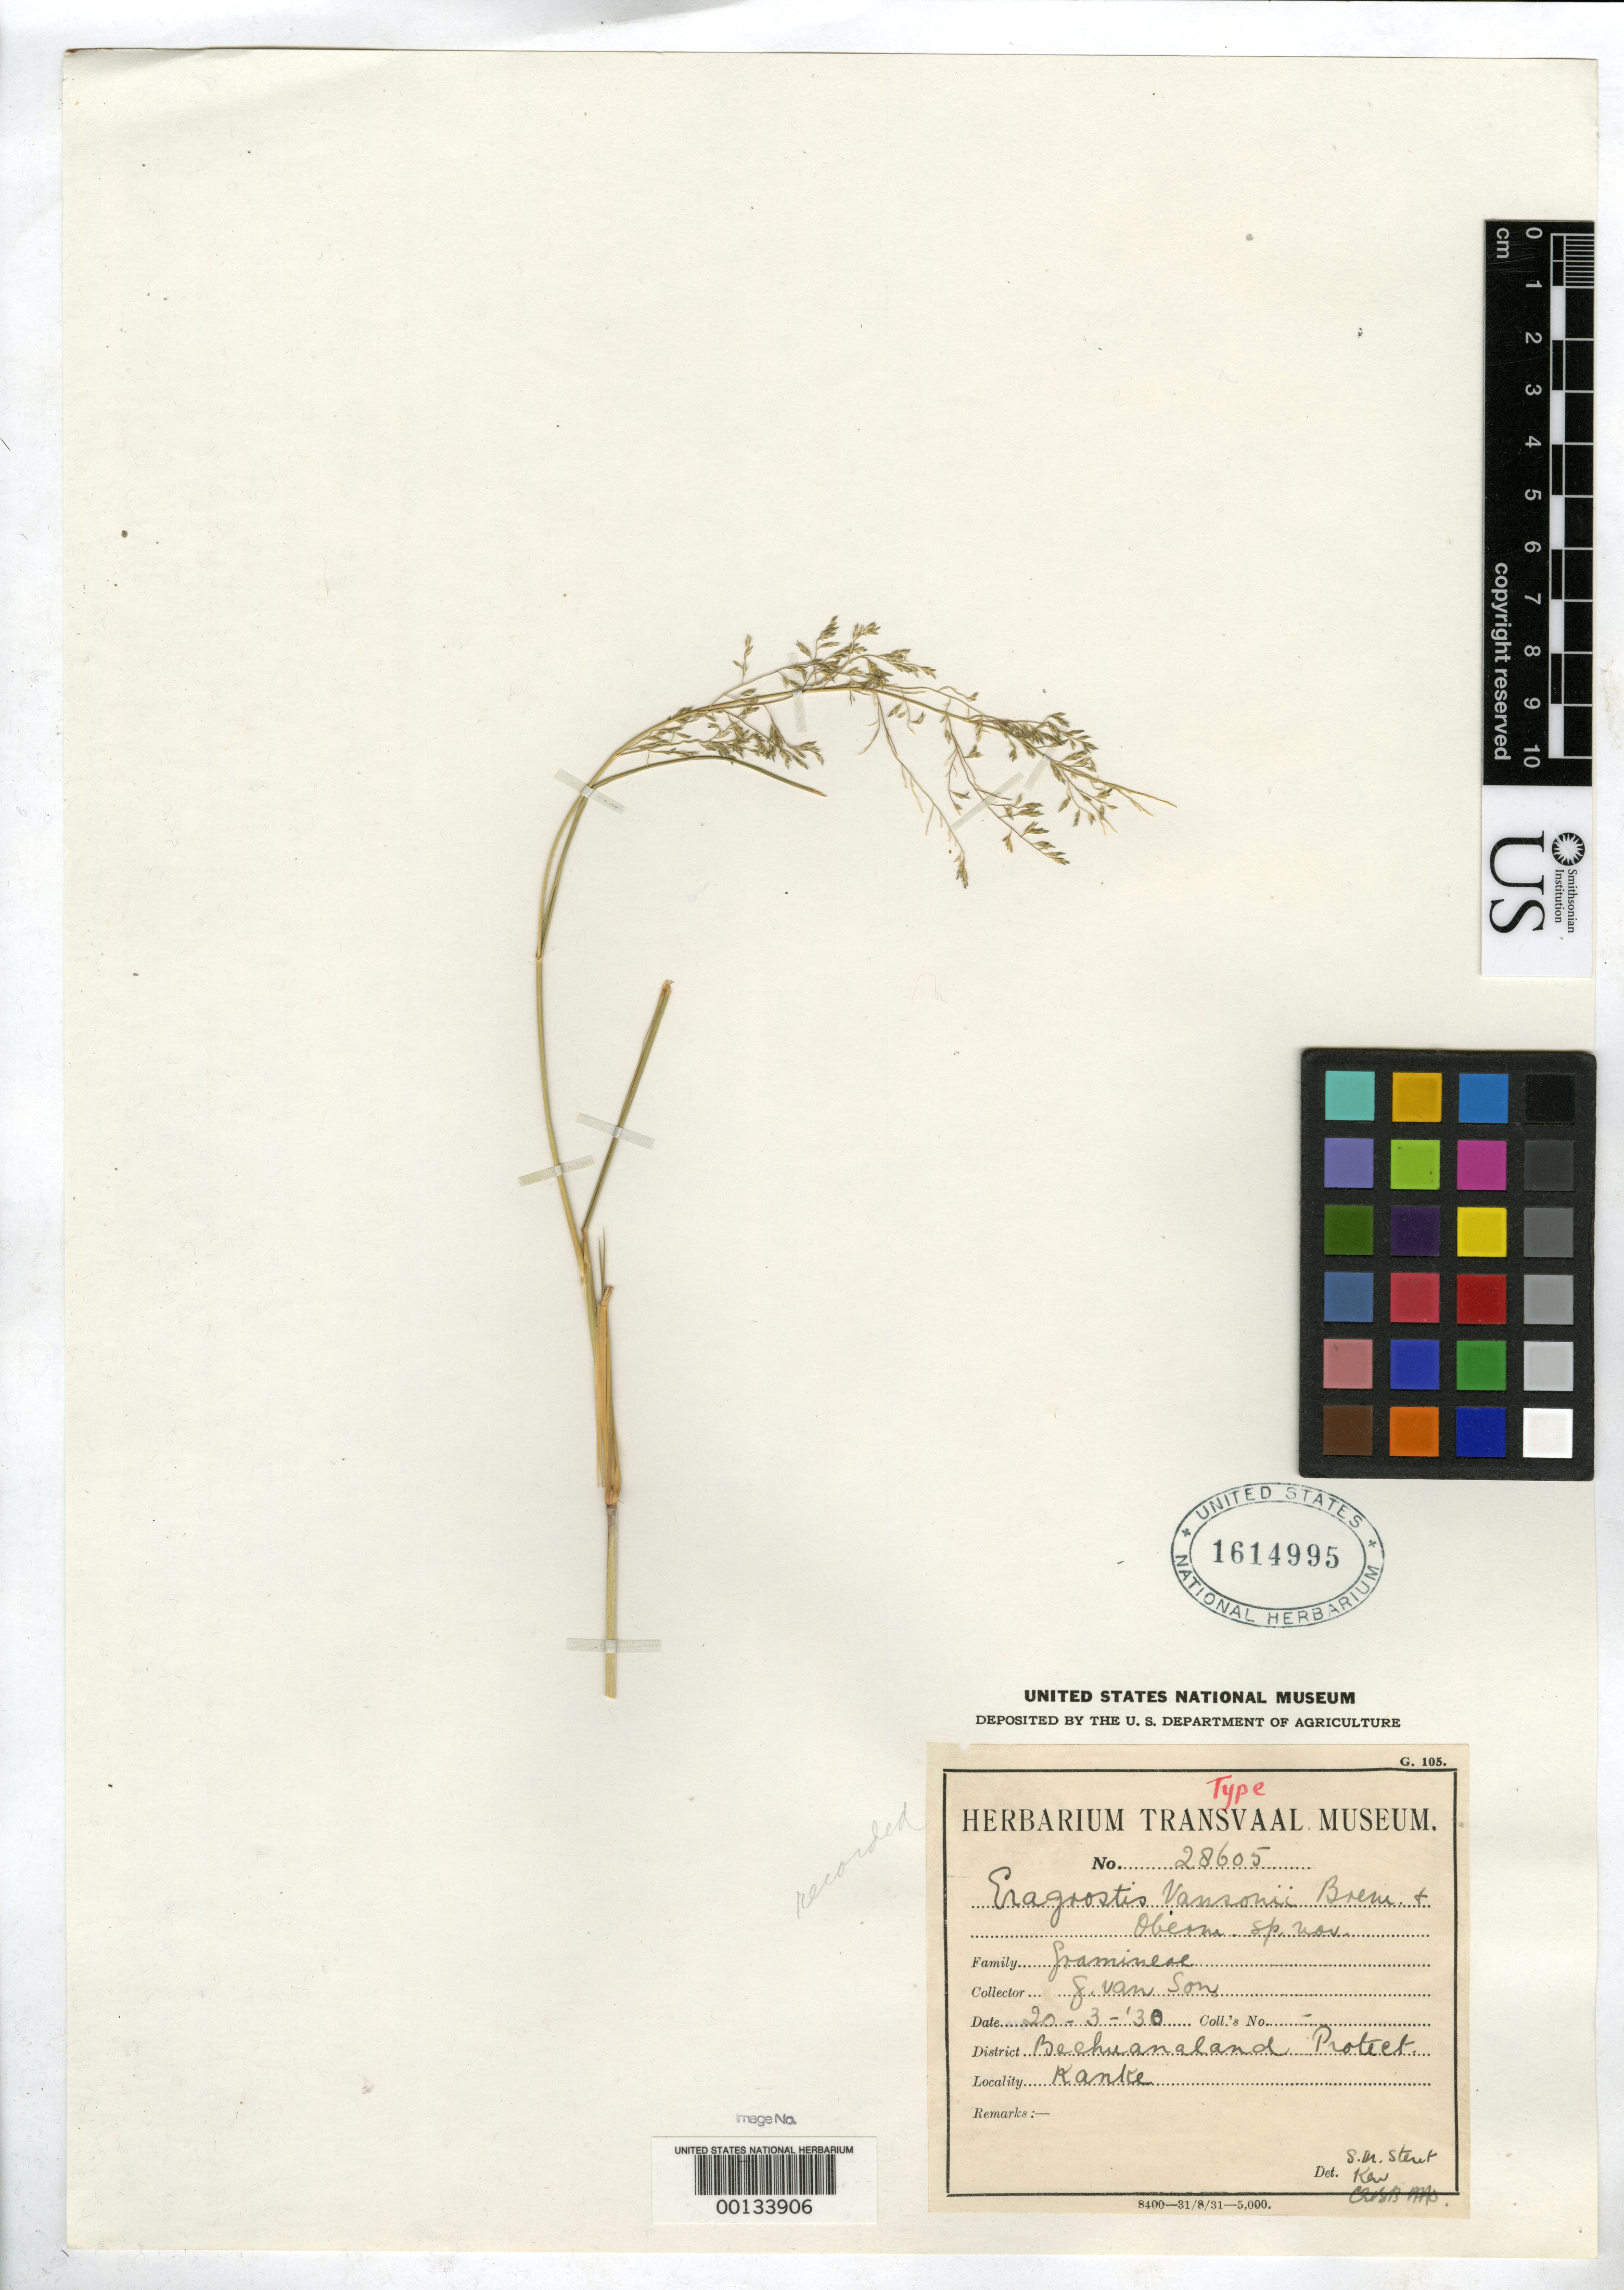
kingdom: Plantae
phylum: Tracheophyta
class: Liliopsida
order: Poales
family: Poaceae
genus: Eragrostis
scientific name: Eragrostis vansonii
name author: Bremek. & Oberm.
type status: Isotype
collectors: G. van Son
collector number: Trans. Mus. No. 28605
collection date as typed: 20 Mar 1930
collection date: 1930-03-20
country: Botswana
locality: Bechuanaland, Kuke.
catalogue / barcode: US 1614995